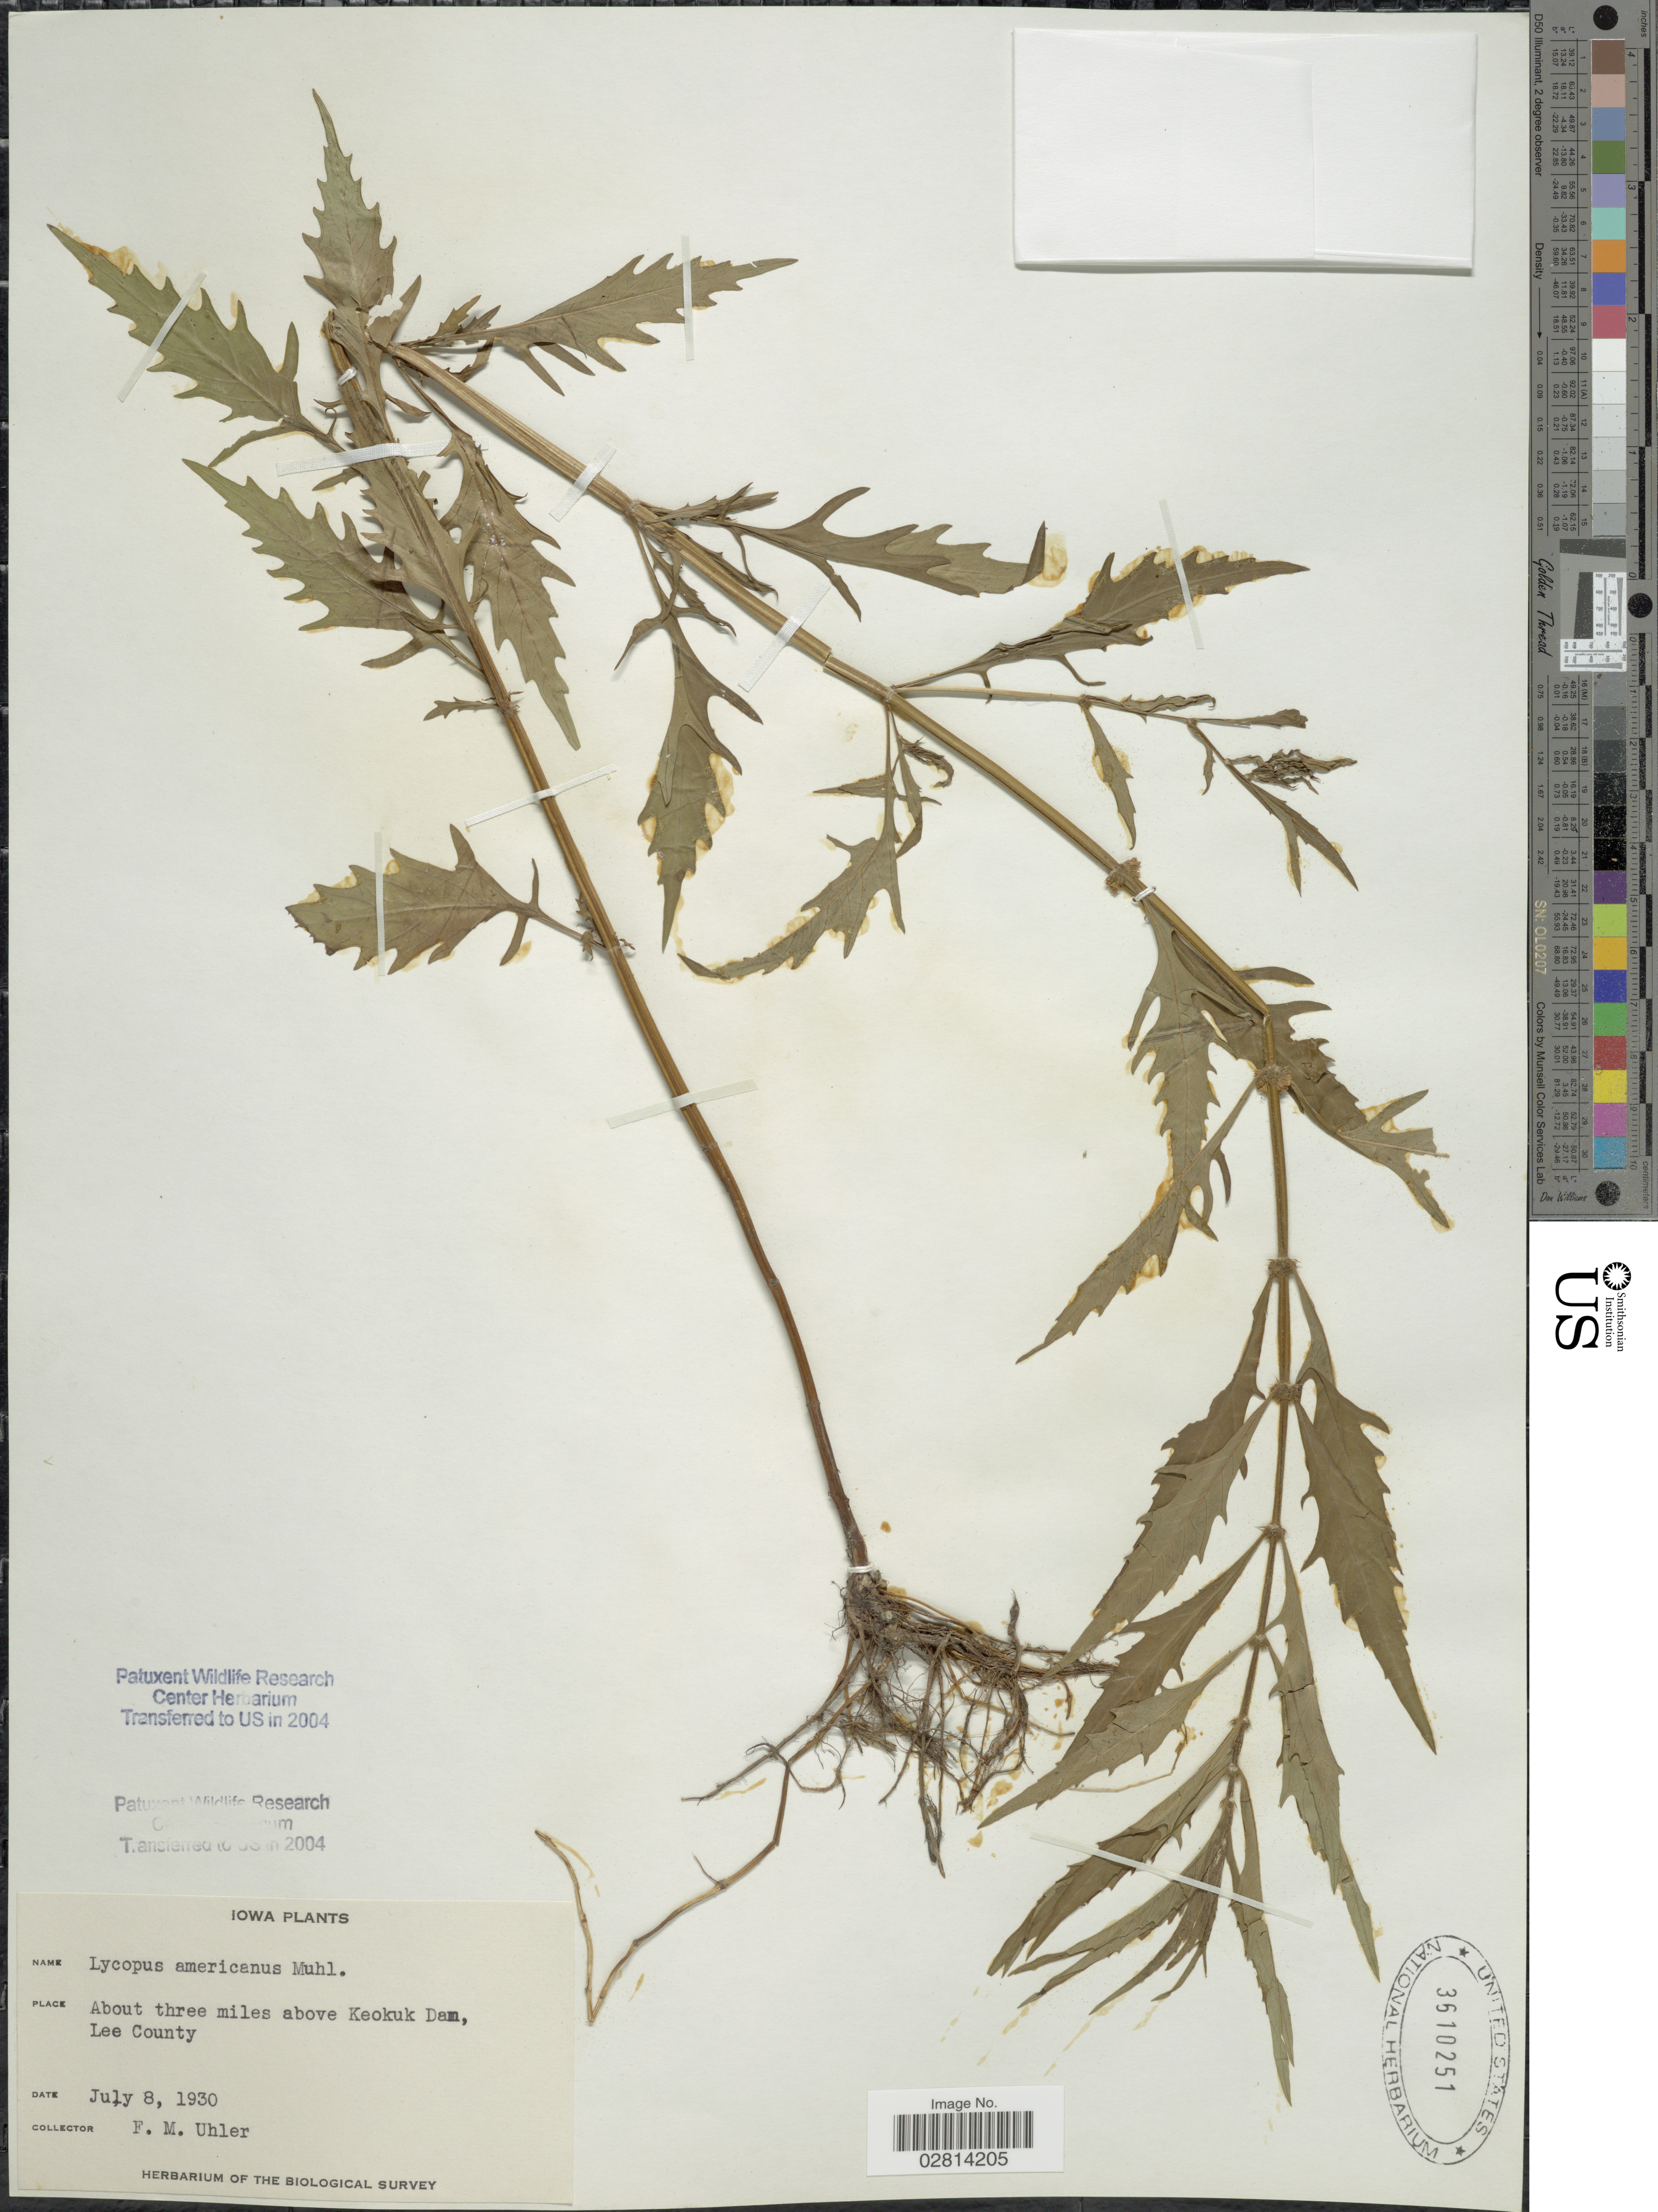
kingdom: Plantae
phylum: Tracheophyta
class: Magnoliopsida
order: Lamiales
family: Lamiaceae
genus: Lycopus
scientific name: Lycopus americanus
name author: Muhl. ex W.P.C. Barton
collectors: F. M. Uhler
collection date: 1930-07-08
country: United States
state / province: Iowa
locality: About three miles above Keokuk Dam, Lee County.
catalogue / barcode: US 3610251